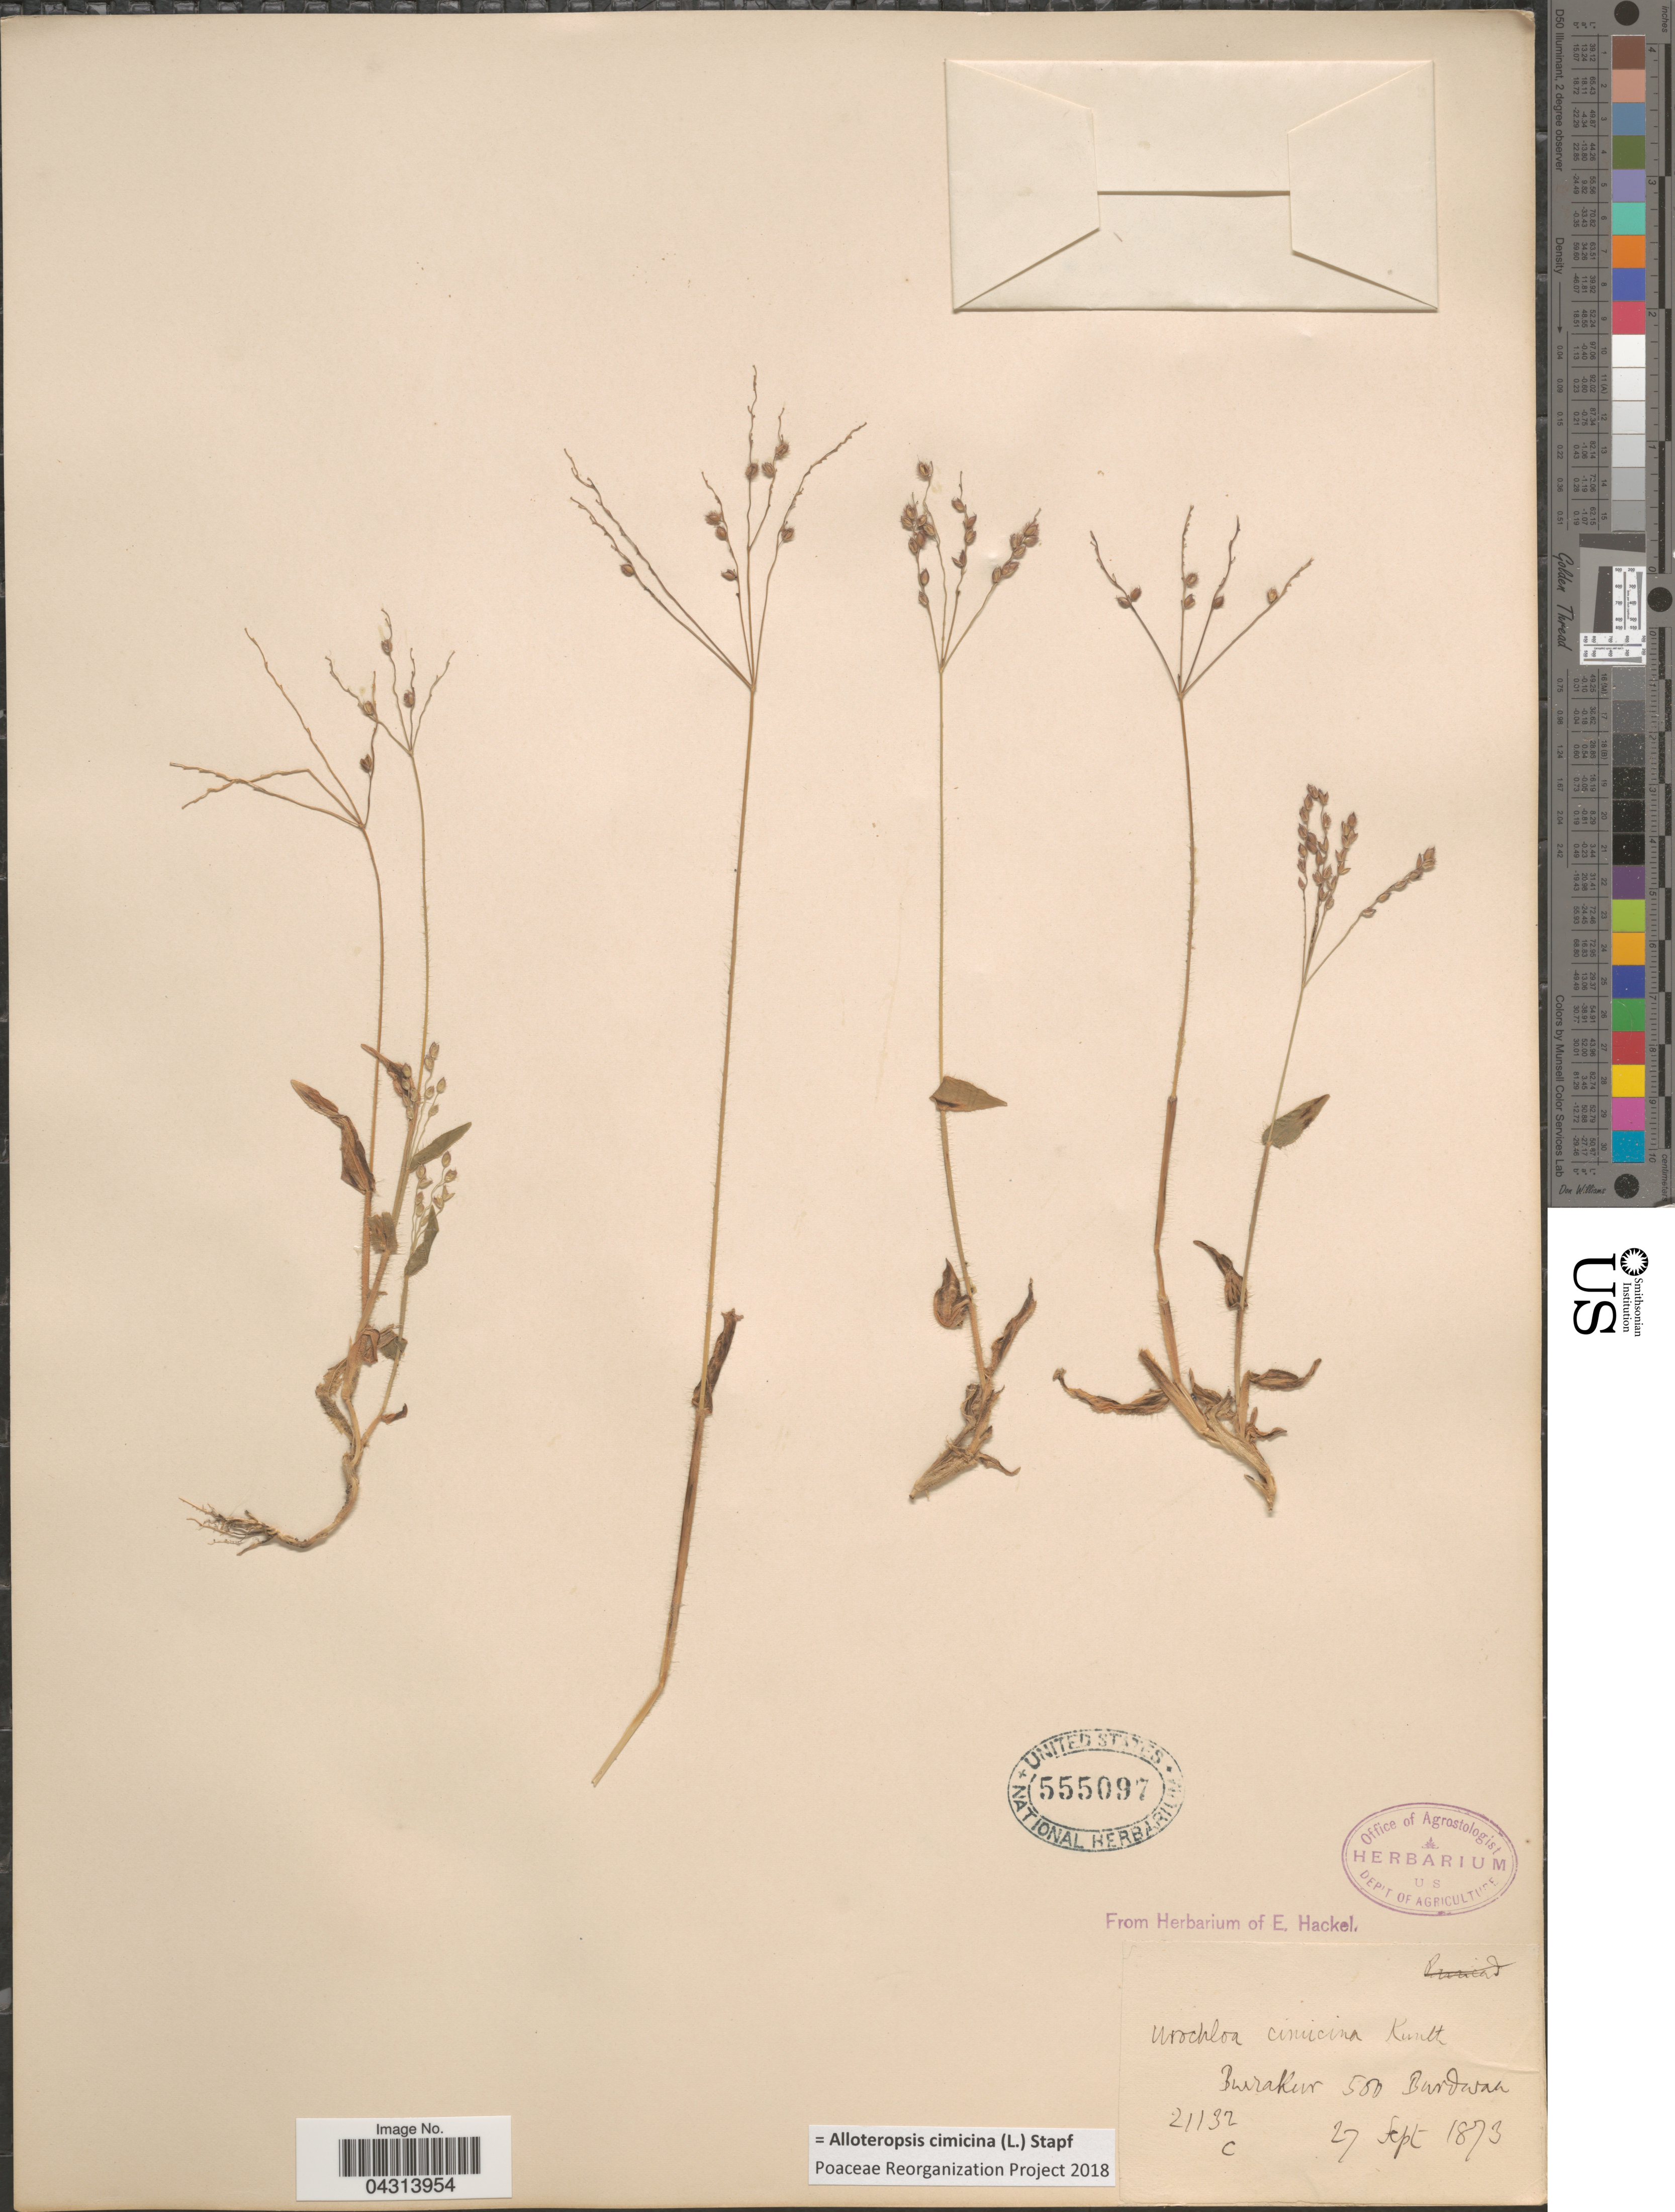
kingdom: Plantae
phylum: Tracheophyta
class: Liliopsida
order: Poales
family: Poaceae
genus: Alloteropsis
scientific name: Alloteropsis cimicina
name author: (L.) Stapf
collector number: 21132c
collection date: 1873-09-27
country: India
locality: BuraKur. Burdwan.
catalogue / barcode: US 555097